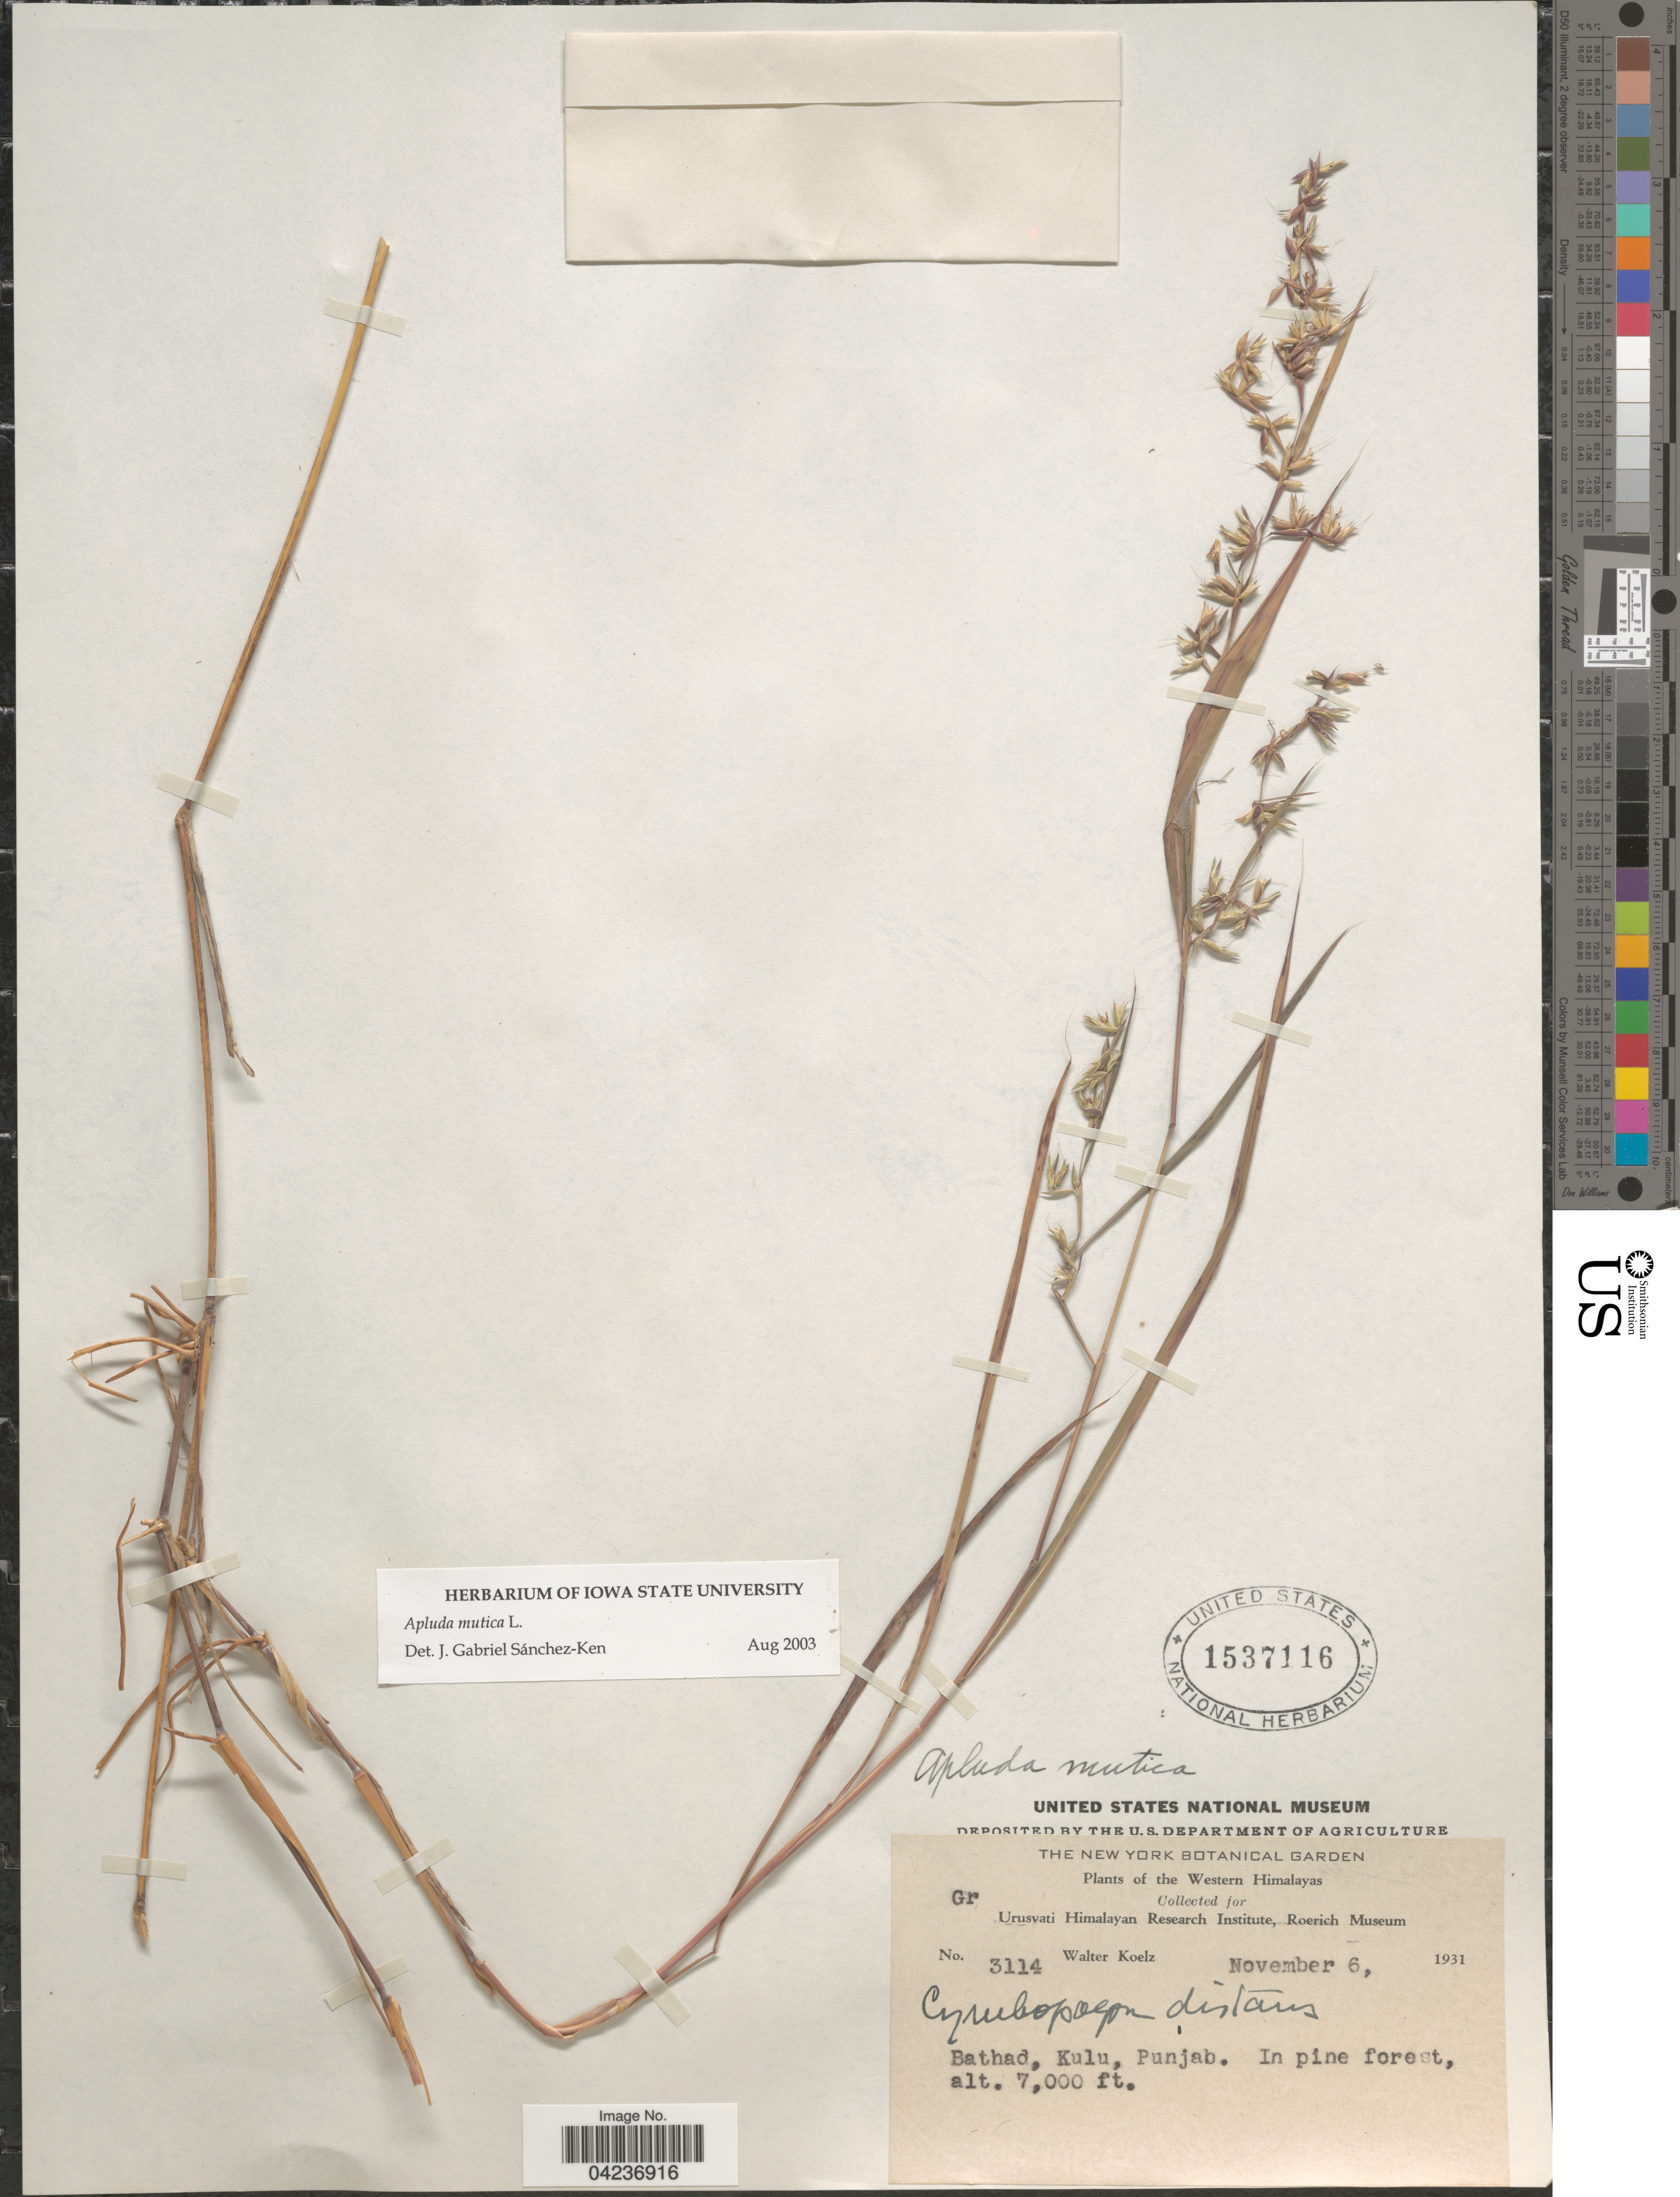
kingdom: Plantae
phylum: Tracheophyta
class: Liliopsida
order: Poales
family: Poaceae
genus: Apluda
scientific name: Apluda mutica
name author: L.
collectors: W. N. Koelz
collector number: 3114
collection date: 1931-11-06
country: India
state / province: Punjab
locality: Western Himalaya. Bathad, Kulu.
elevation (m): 2134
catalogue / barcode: US 1537116